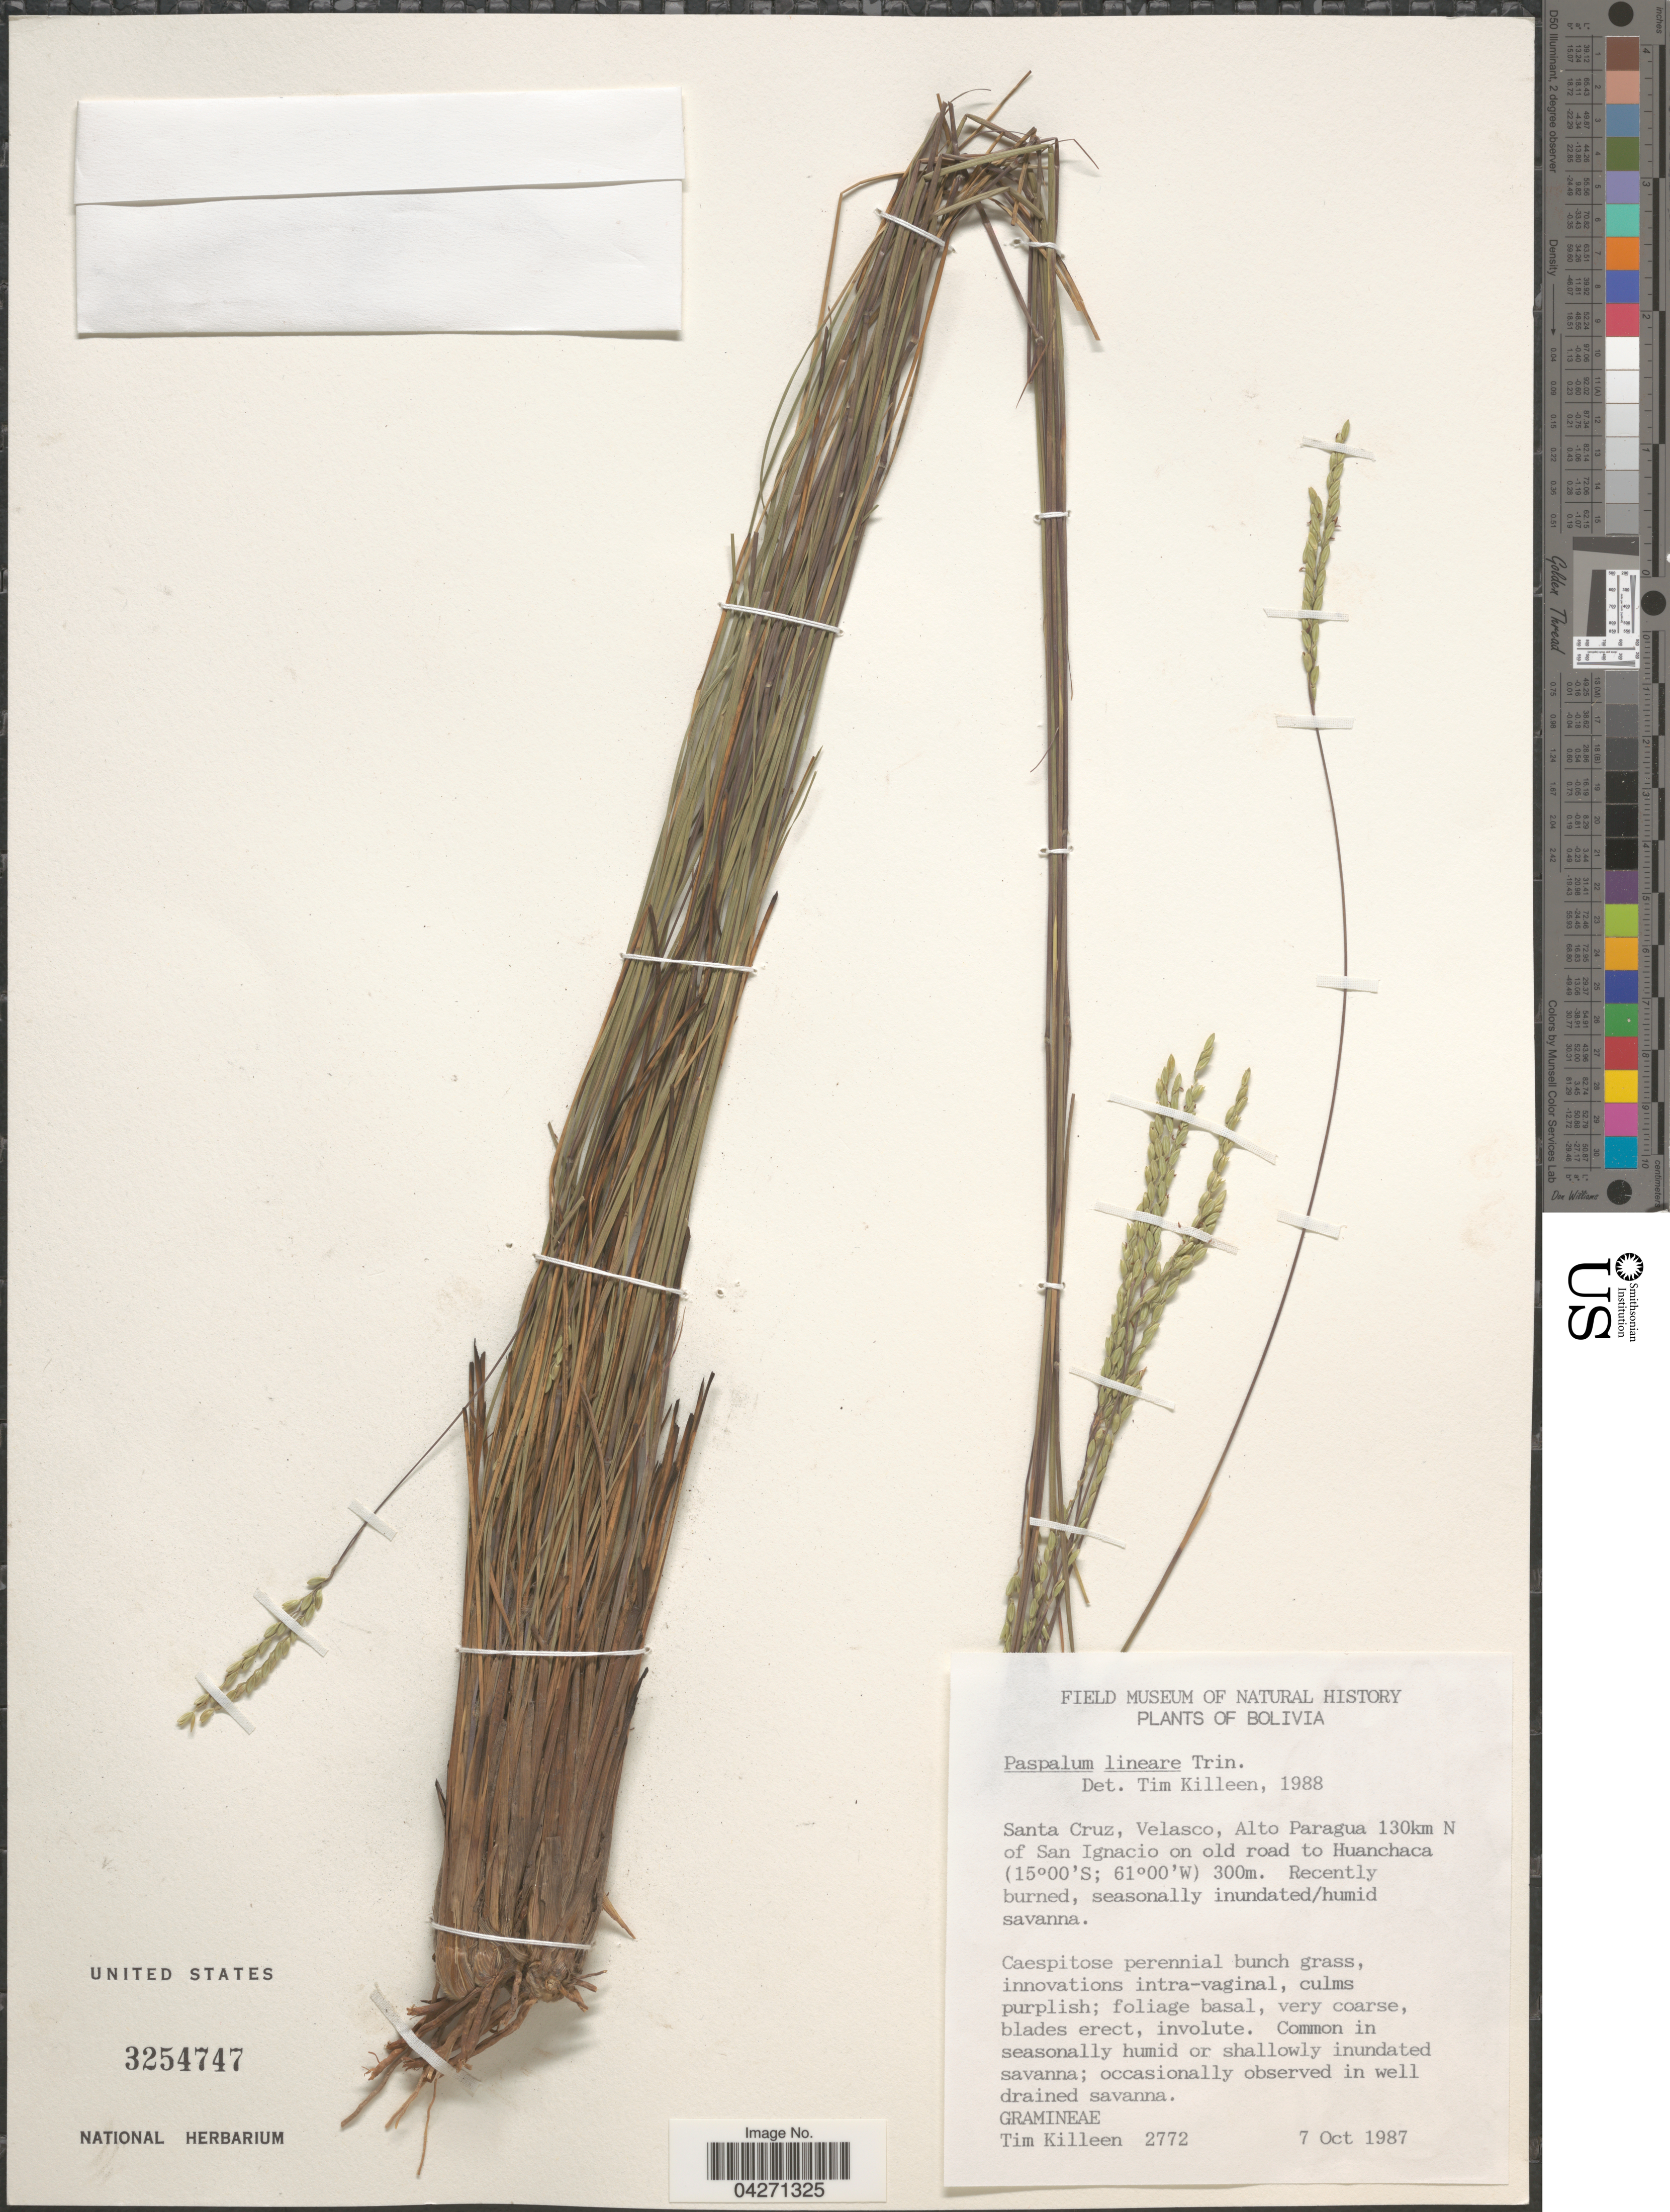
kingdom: Plantae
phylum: Tracheophyta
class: Liliopsida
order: Poales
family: Poaceae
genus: Paspalum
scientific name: Paspalum lineare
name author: E. Fourn.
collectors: T. J. Killeen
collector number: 2772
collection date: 1987-10-07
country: Bolivia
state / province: Santa Cruz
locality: Velasco, Alto Paragua 130km N of San Ignacio on old road to Huanchaca.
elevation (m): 300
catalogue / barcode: US 3254747